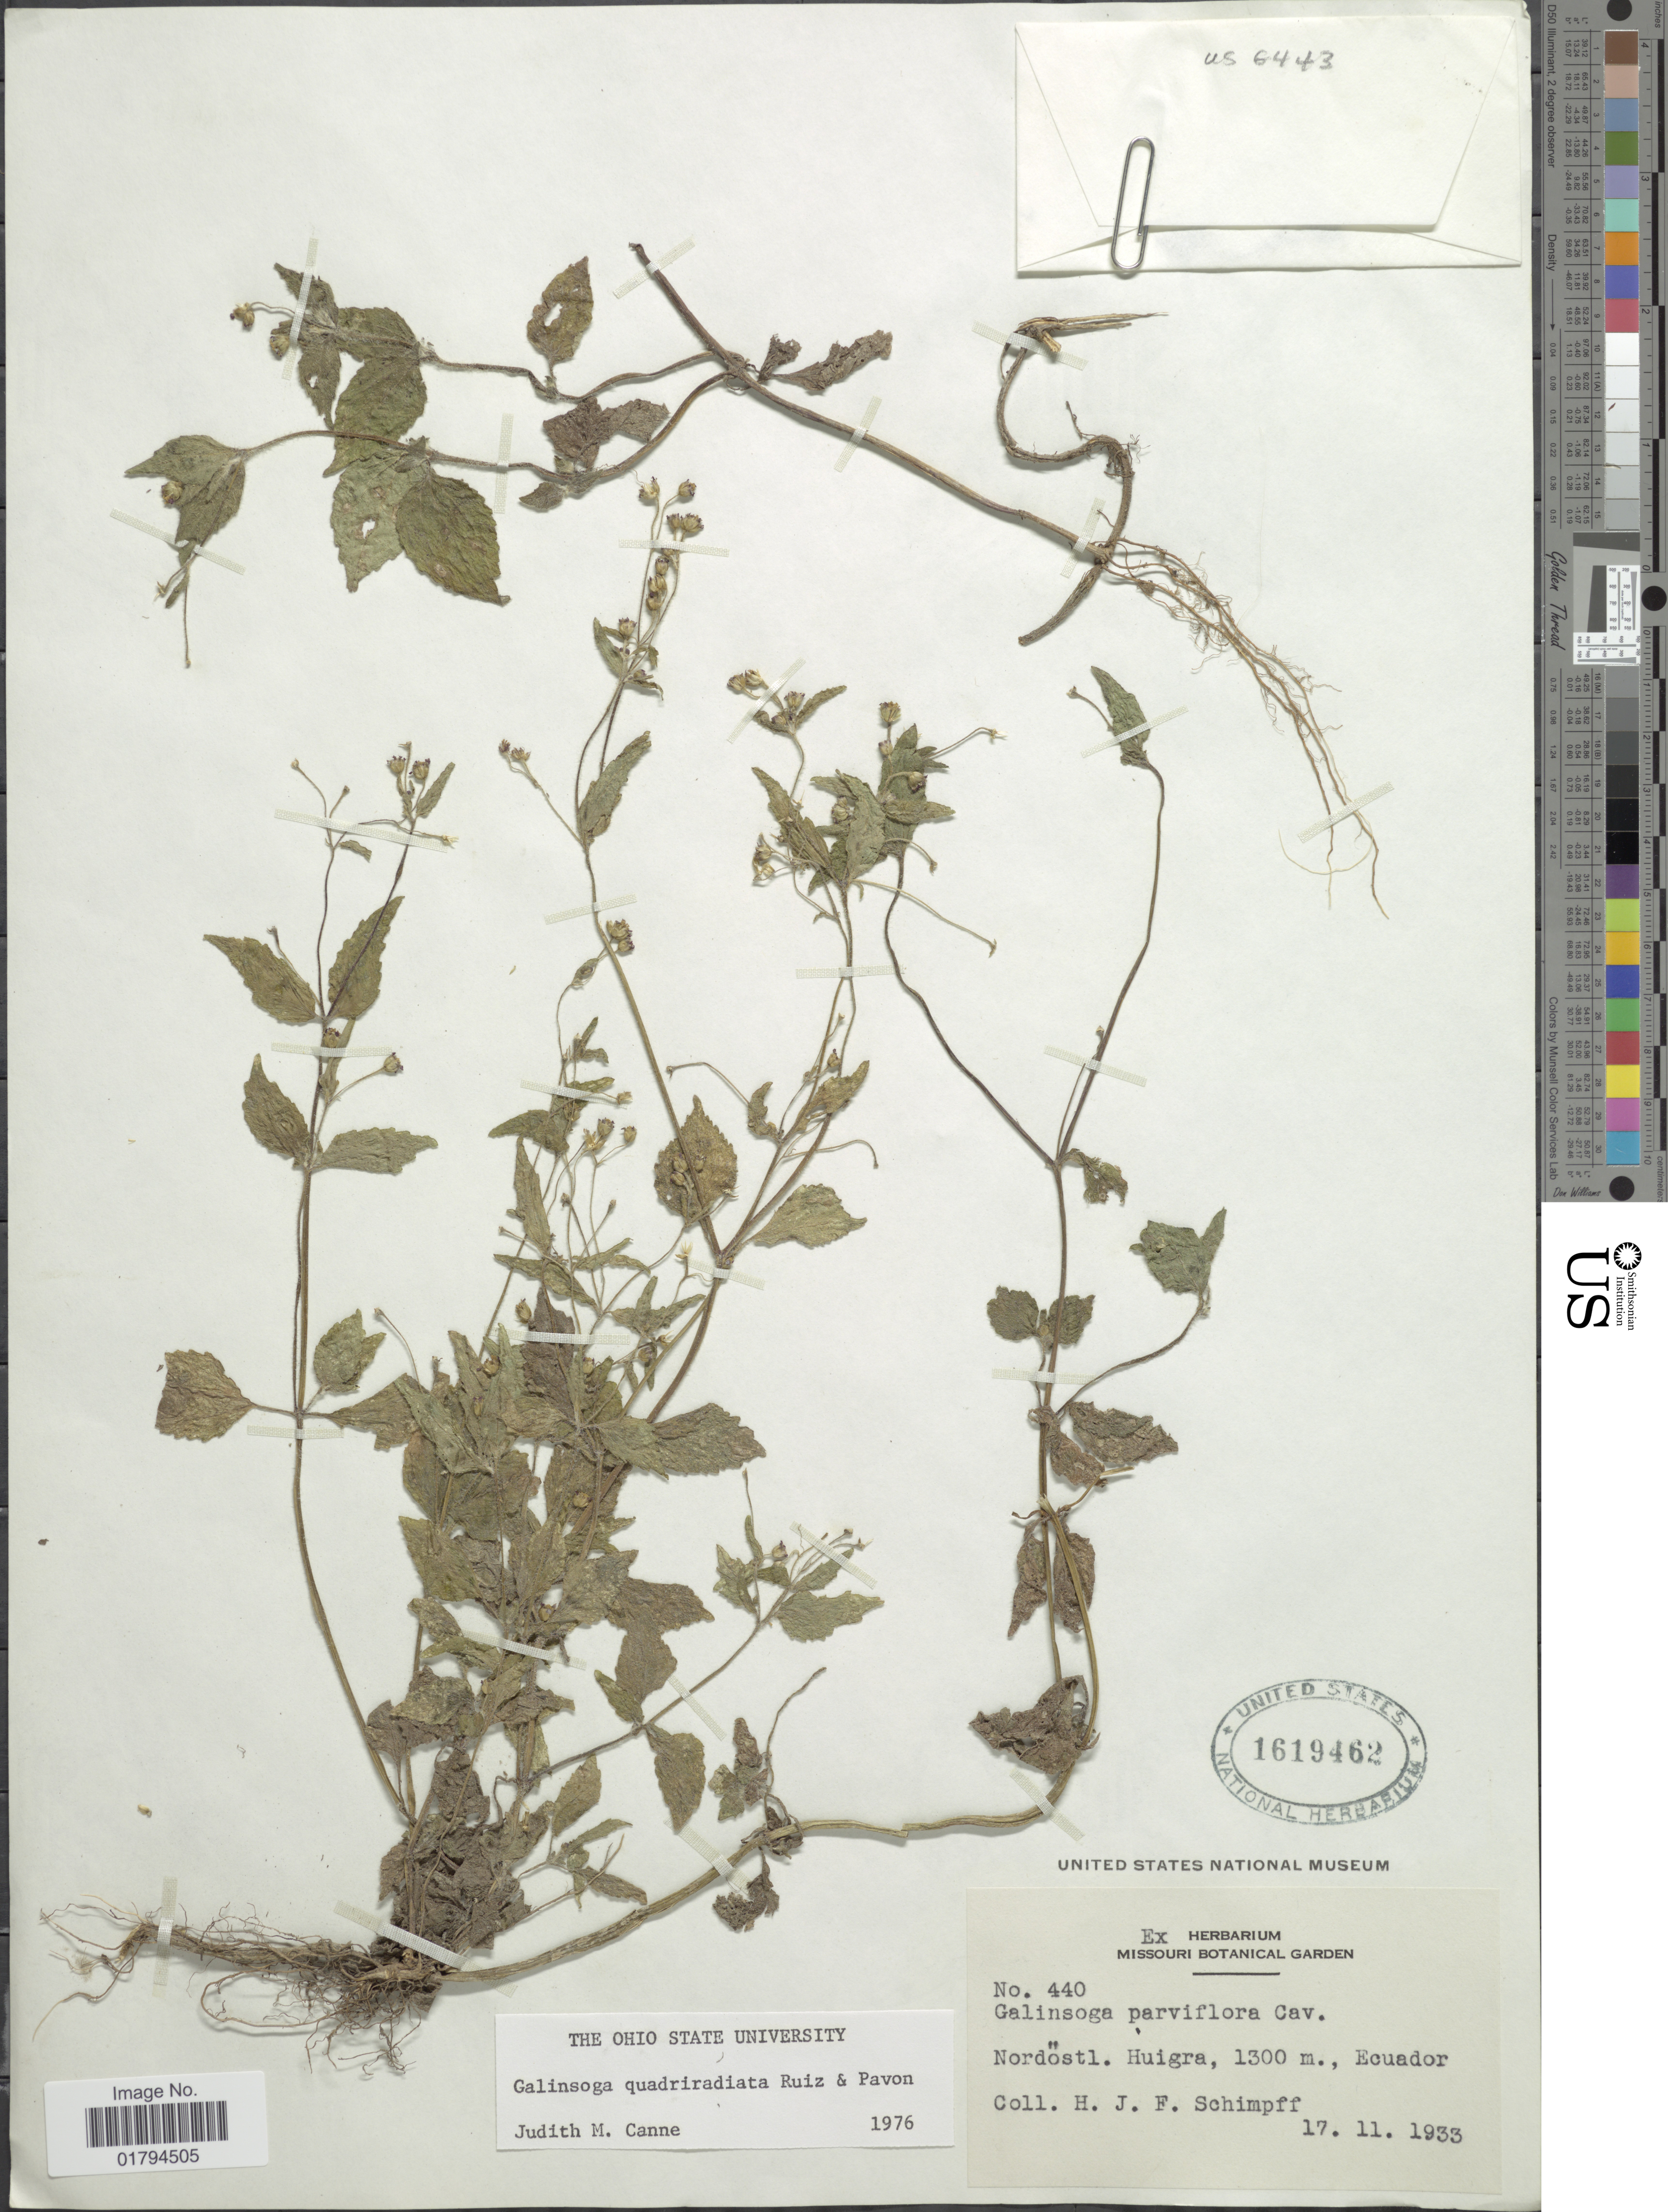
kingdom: Plantae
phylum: Tracheophyta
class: Magnoliopsida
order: Asterales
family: Asteraceae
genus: Galinsoga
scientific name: Galinsoga quadriradiata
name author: Ruiz & Pav.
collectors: H. Schimpff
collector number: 440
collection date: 1933-11-17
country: Ecuador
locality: Nordostl. Huigra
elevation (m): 1300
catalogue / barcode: US 1619462